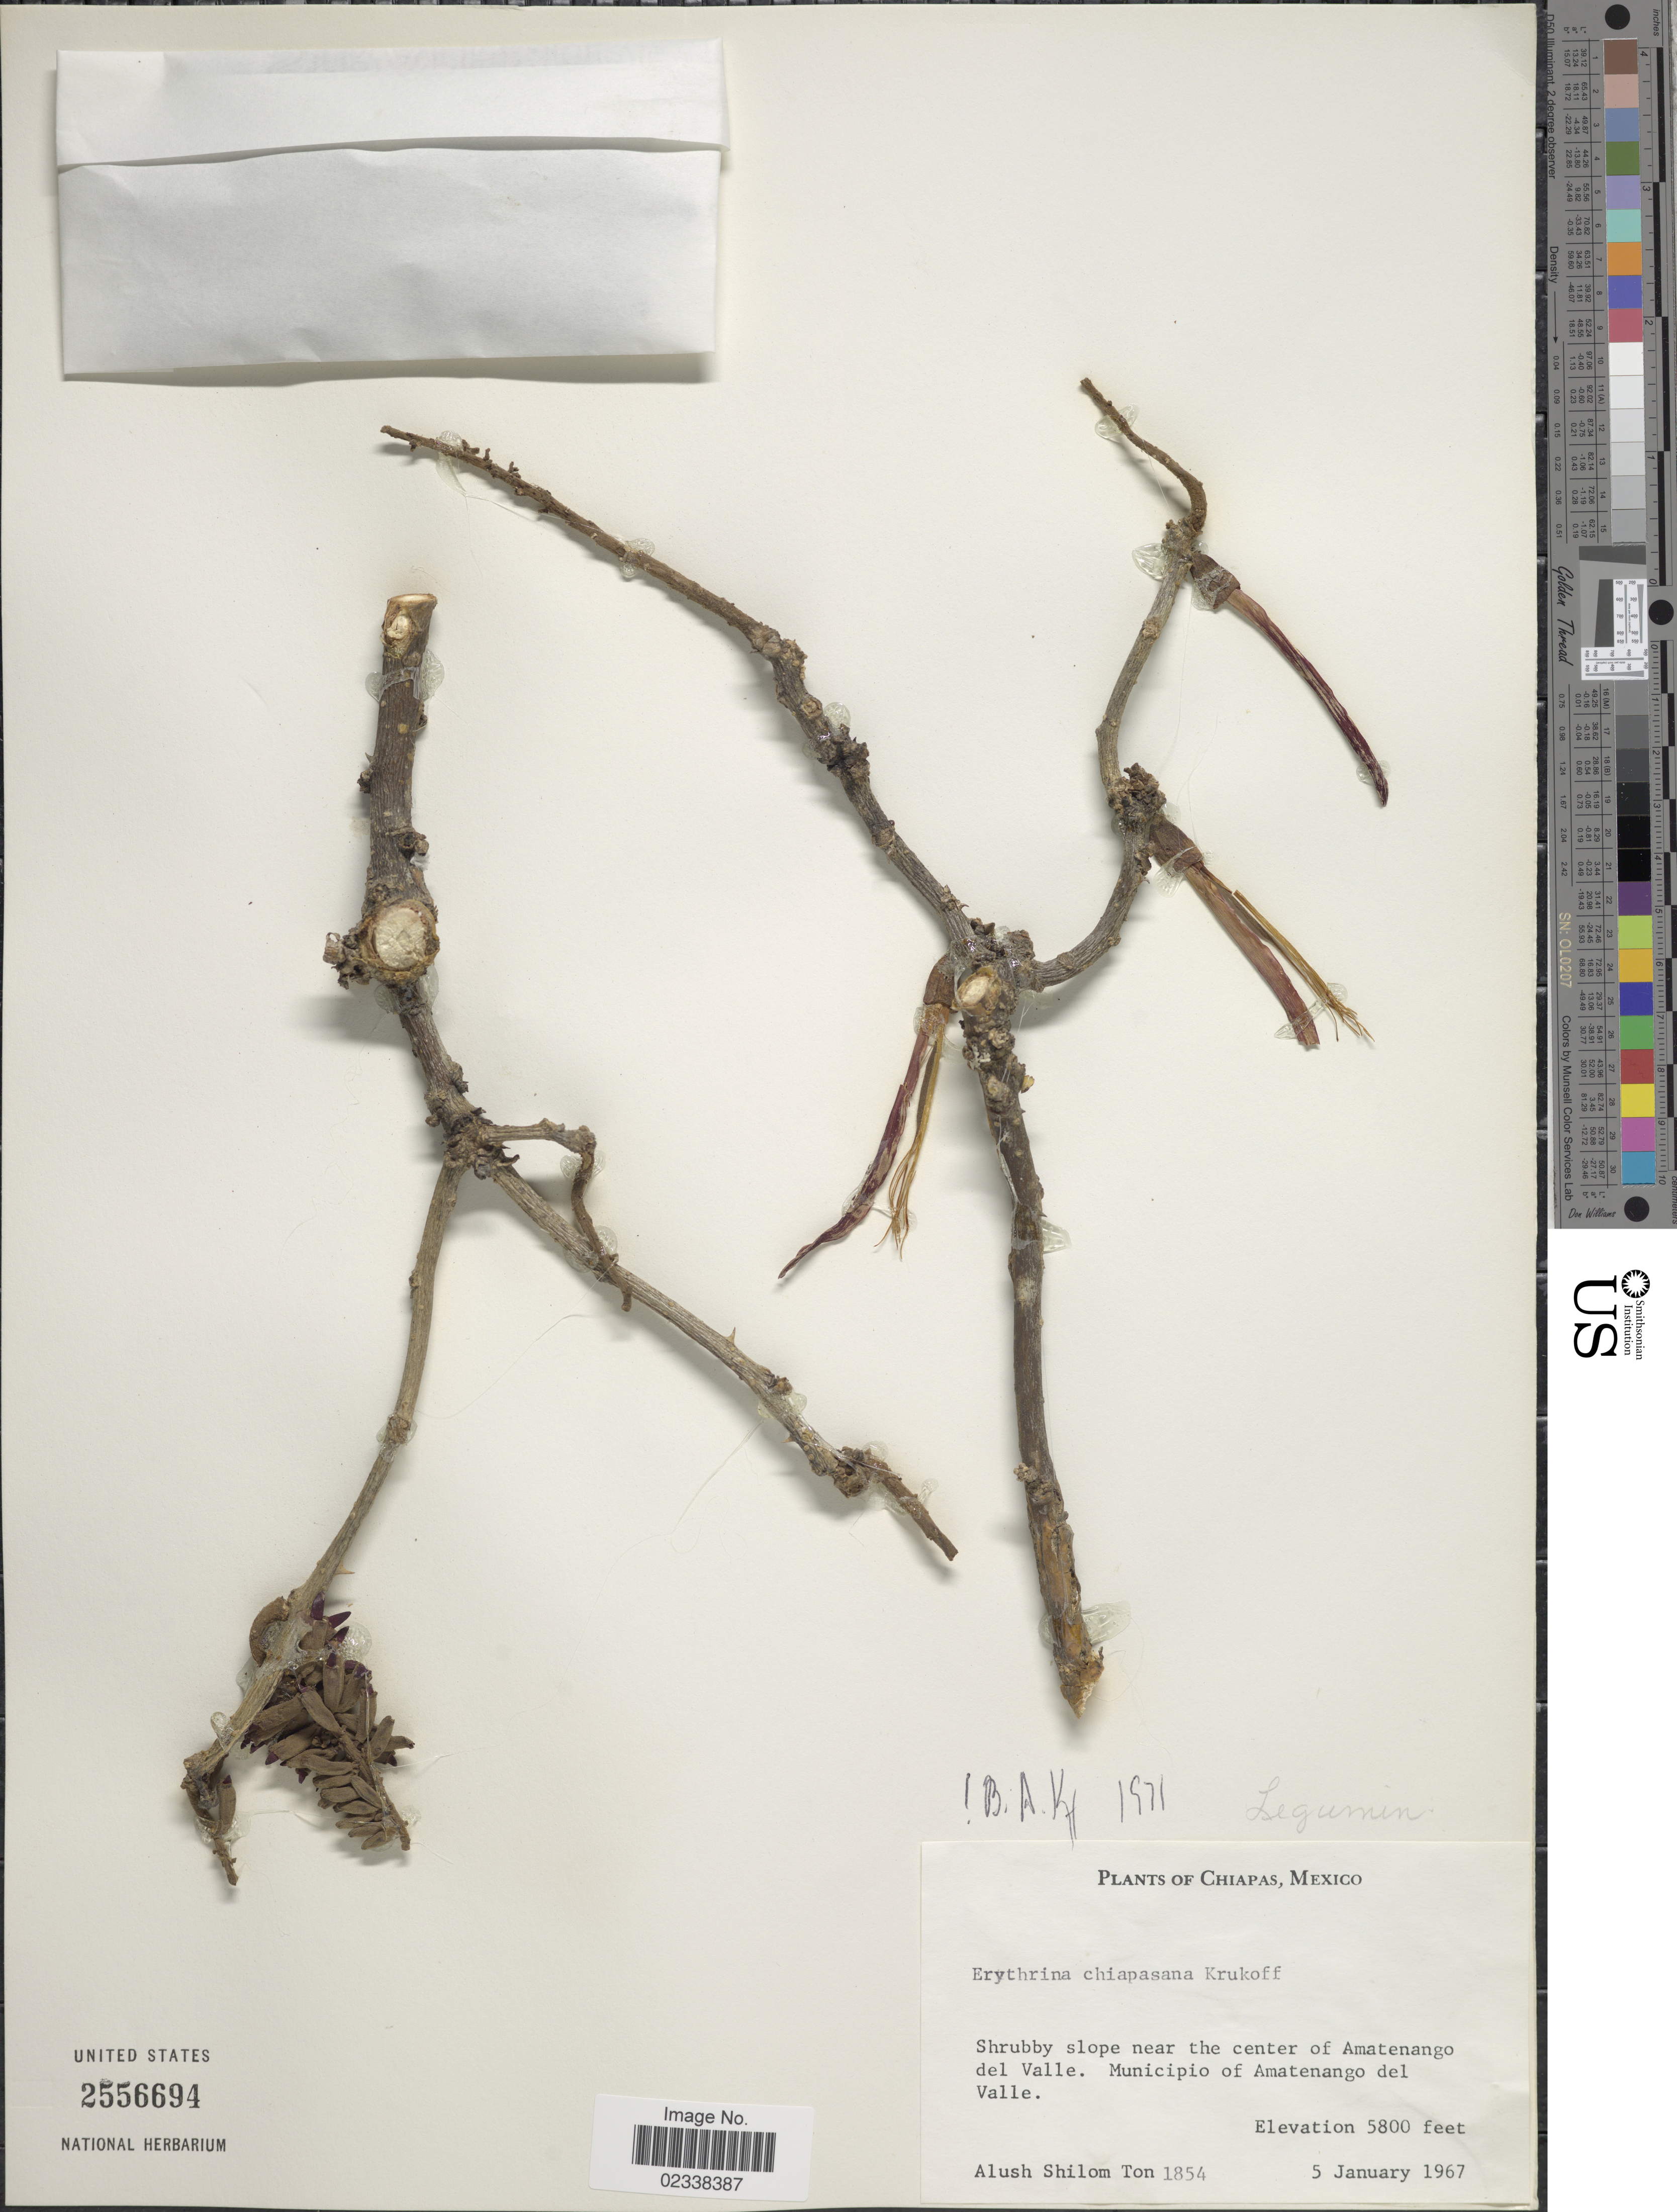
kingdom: Plantae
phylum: Tracheophyta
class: Magnoliopsida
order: Fabales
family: Fabaceae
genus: Erythrina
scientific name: Erythrina chiapasana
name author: Krukoff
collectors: A. S. Ton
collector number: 1854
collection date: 1967-01-05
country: Mexico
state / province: Chiapas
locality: Shrubby slope near the center of Amatenango del Valle. Municipio of Amatenango del Valle.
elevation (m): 1768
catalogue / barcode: US 2556694